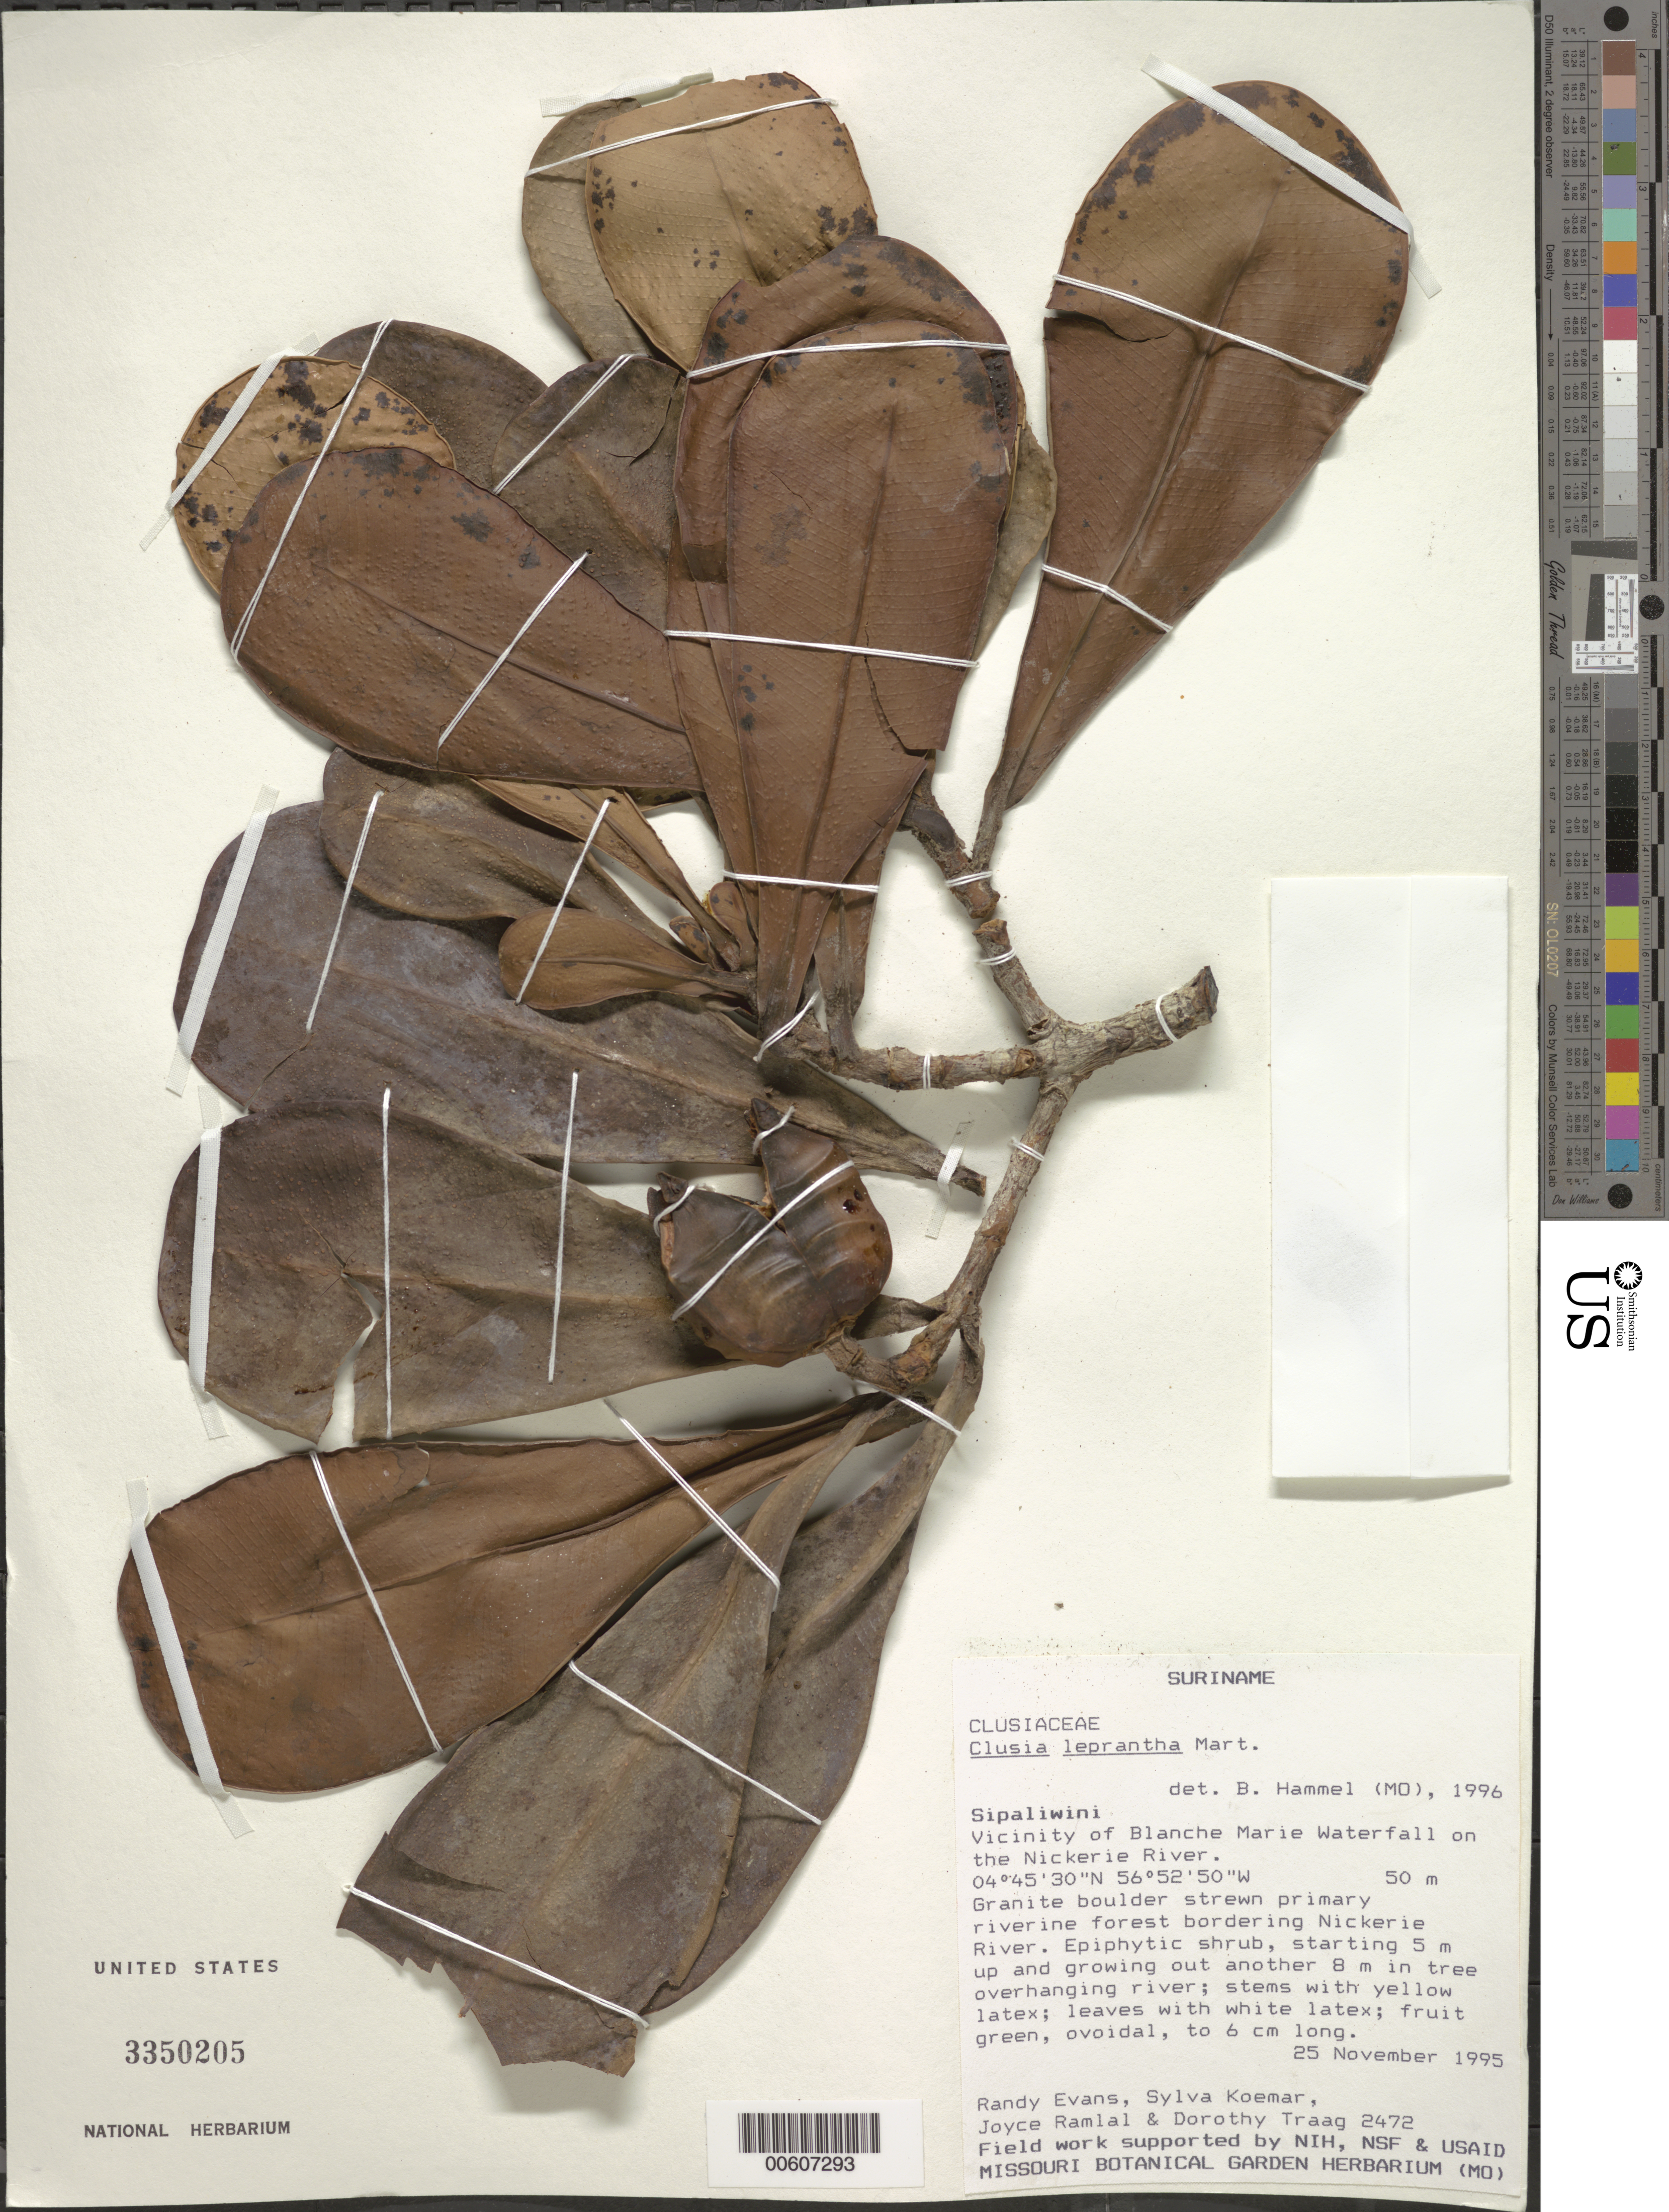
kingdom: Plantae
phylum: Tracheophyta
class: Magnoliopsida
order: Malpighiales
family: Clusiaceae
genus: Clusia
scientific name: Clusia leprantha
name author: Mart.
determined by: Hammel, Barry E., (MO), Missouri Botanical Garden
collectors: R. Evans, S. Koemar, J. Ramlal & D. Traag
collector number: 2472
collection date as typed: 25-Nov-95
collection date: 1995-11-25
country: Suriname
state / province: Sipaliwini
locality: Blanche Marie Waterfall, vic., on Nickerie R.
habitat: Granite boulder strewn primary riverine forest bordering river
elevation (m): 50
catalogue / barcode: US 3350205